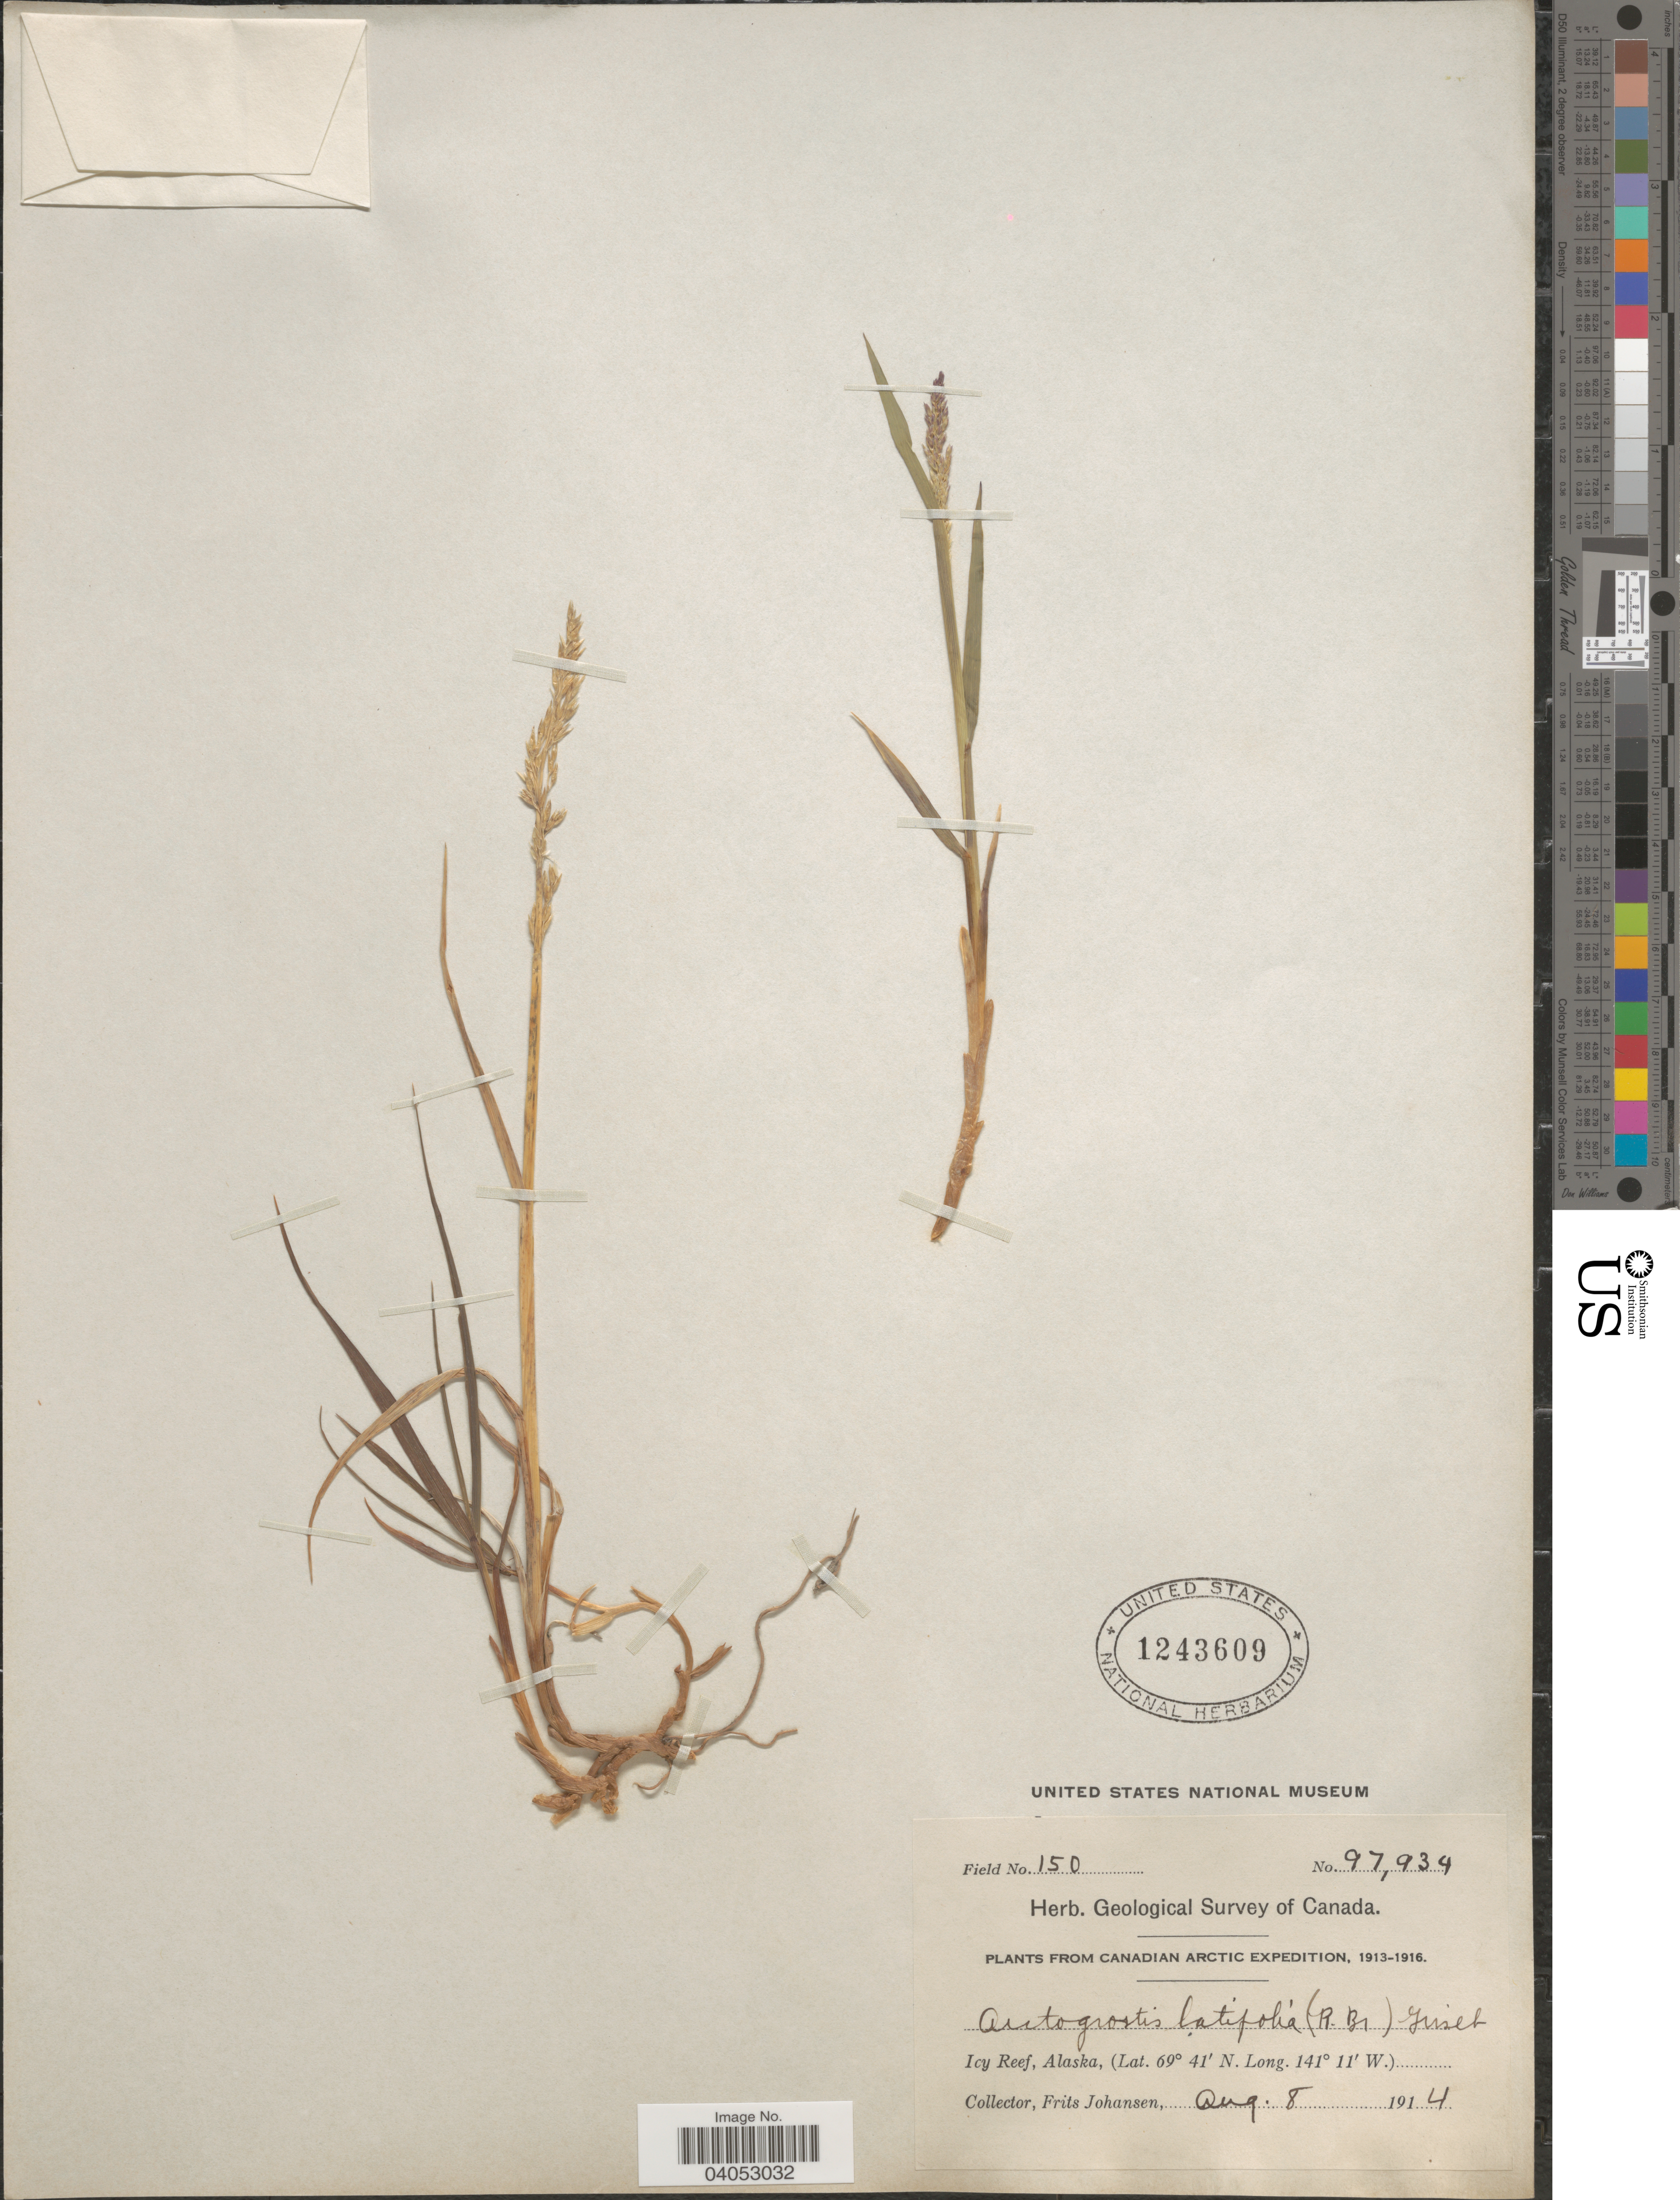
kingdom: Plantae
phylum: Tracheophyta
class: Liliopsida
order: Poales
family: Poaceae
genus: Arctagrostis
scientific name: Arctagrostis latifolia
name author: (R. Br.) Griseb.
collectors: F. Johansen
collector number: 97934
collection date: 1914-08-08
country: United States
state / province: Alaska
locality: Icy Reef.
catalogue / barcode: US 1243609